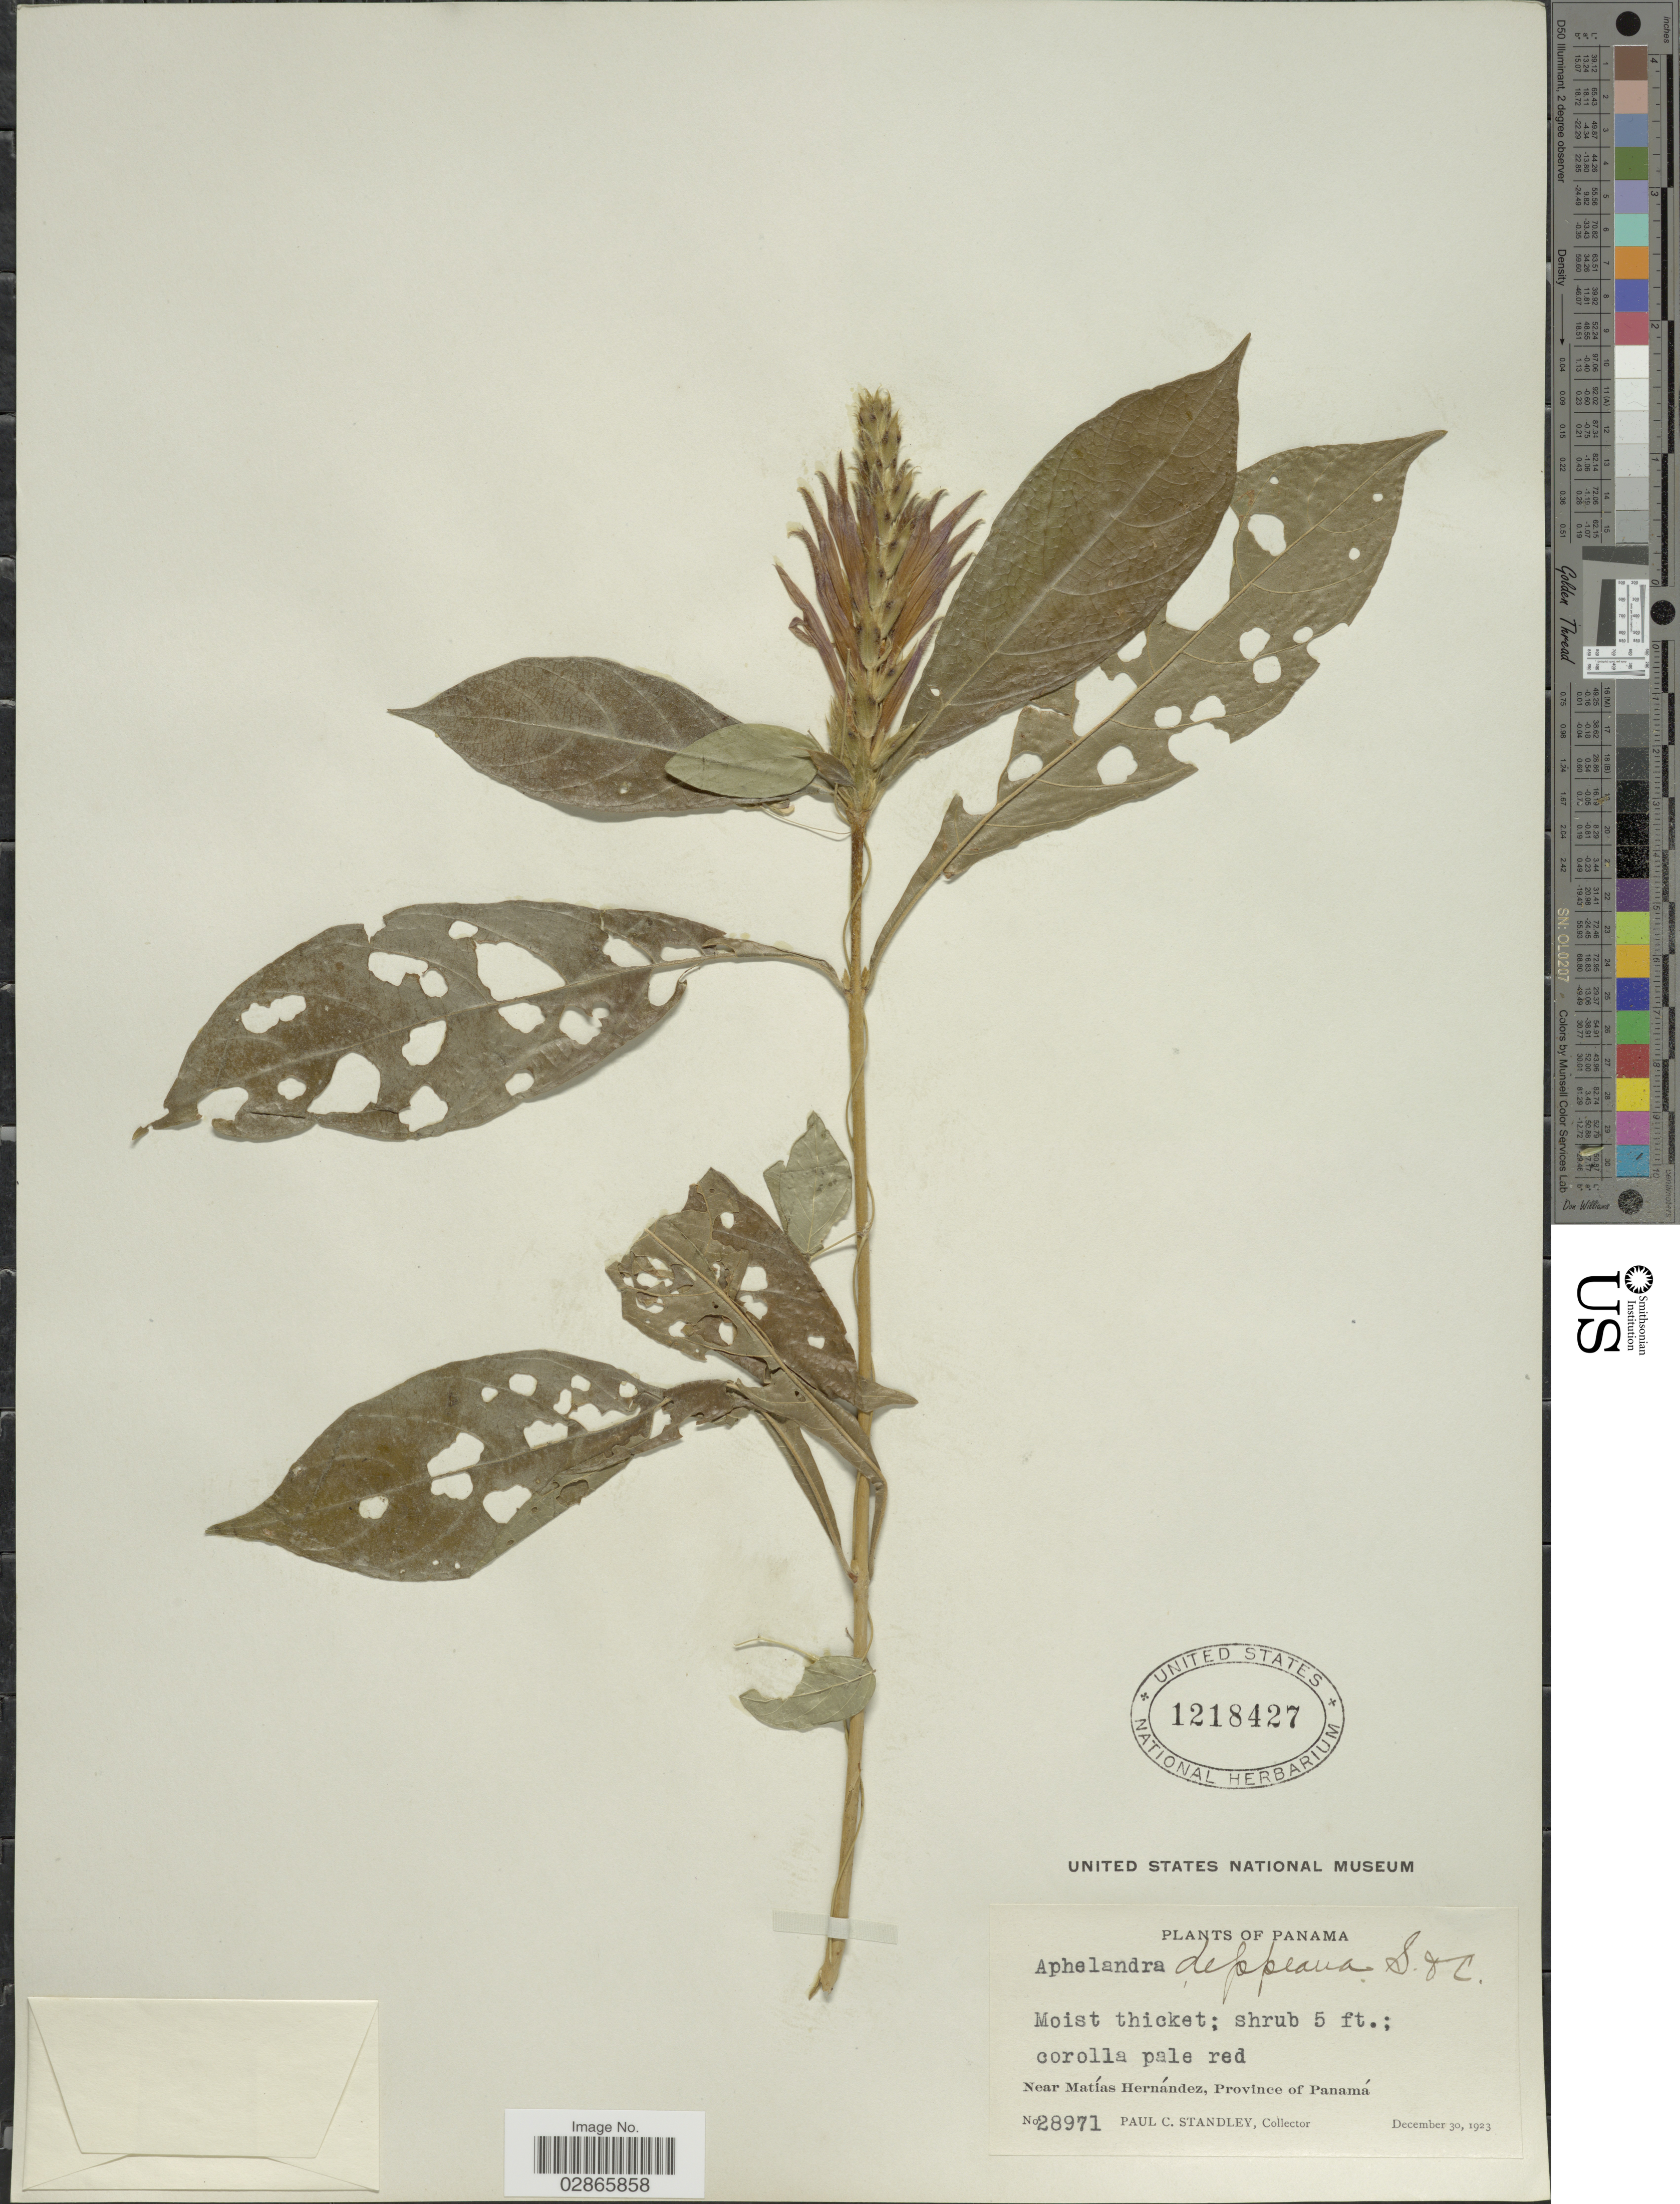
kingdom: Plantae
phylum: Tracheophyta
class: Magnoliopsida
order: Lamiales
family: Acanthaceae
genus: Aphelandra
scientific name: Aphelandra deppeana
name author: Schltdl. & Cham.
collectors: P. C. Standley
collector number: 28971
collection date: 1923-12-30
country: Panama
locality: Near Matías Hernández.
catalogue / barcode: US 1218427